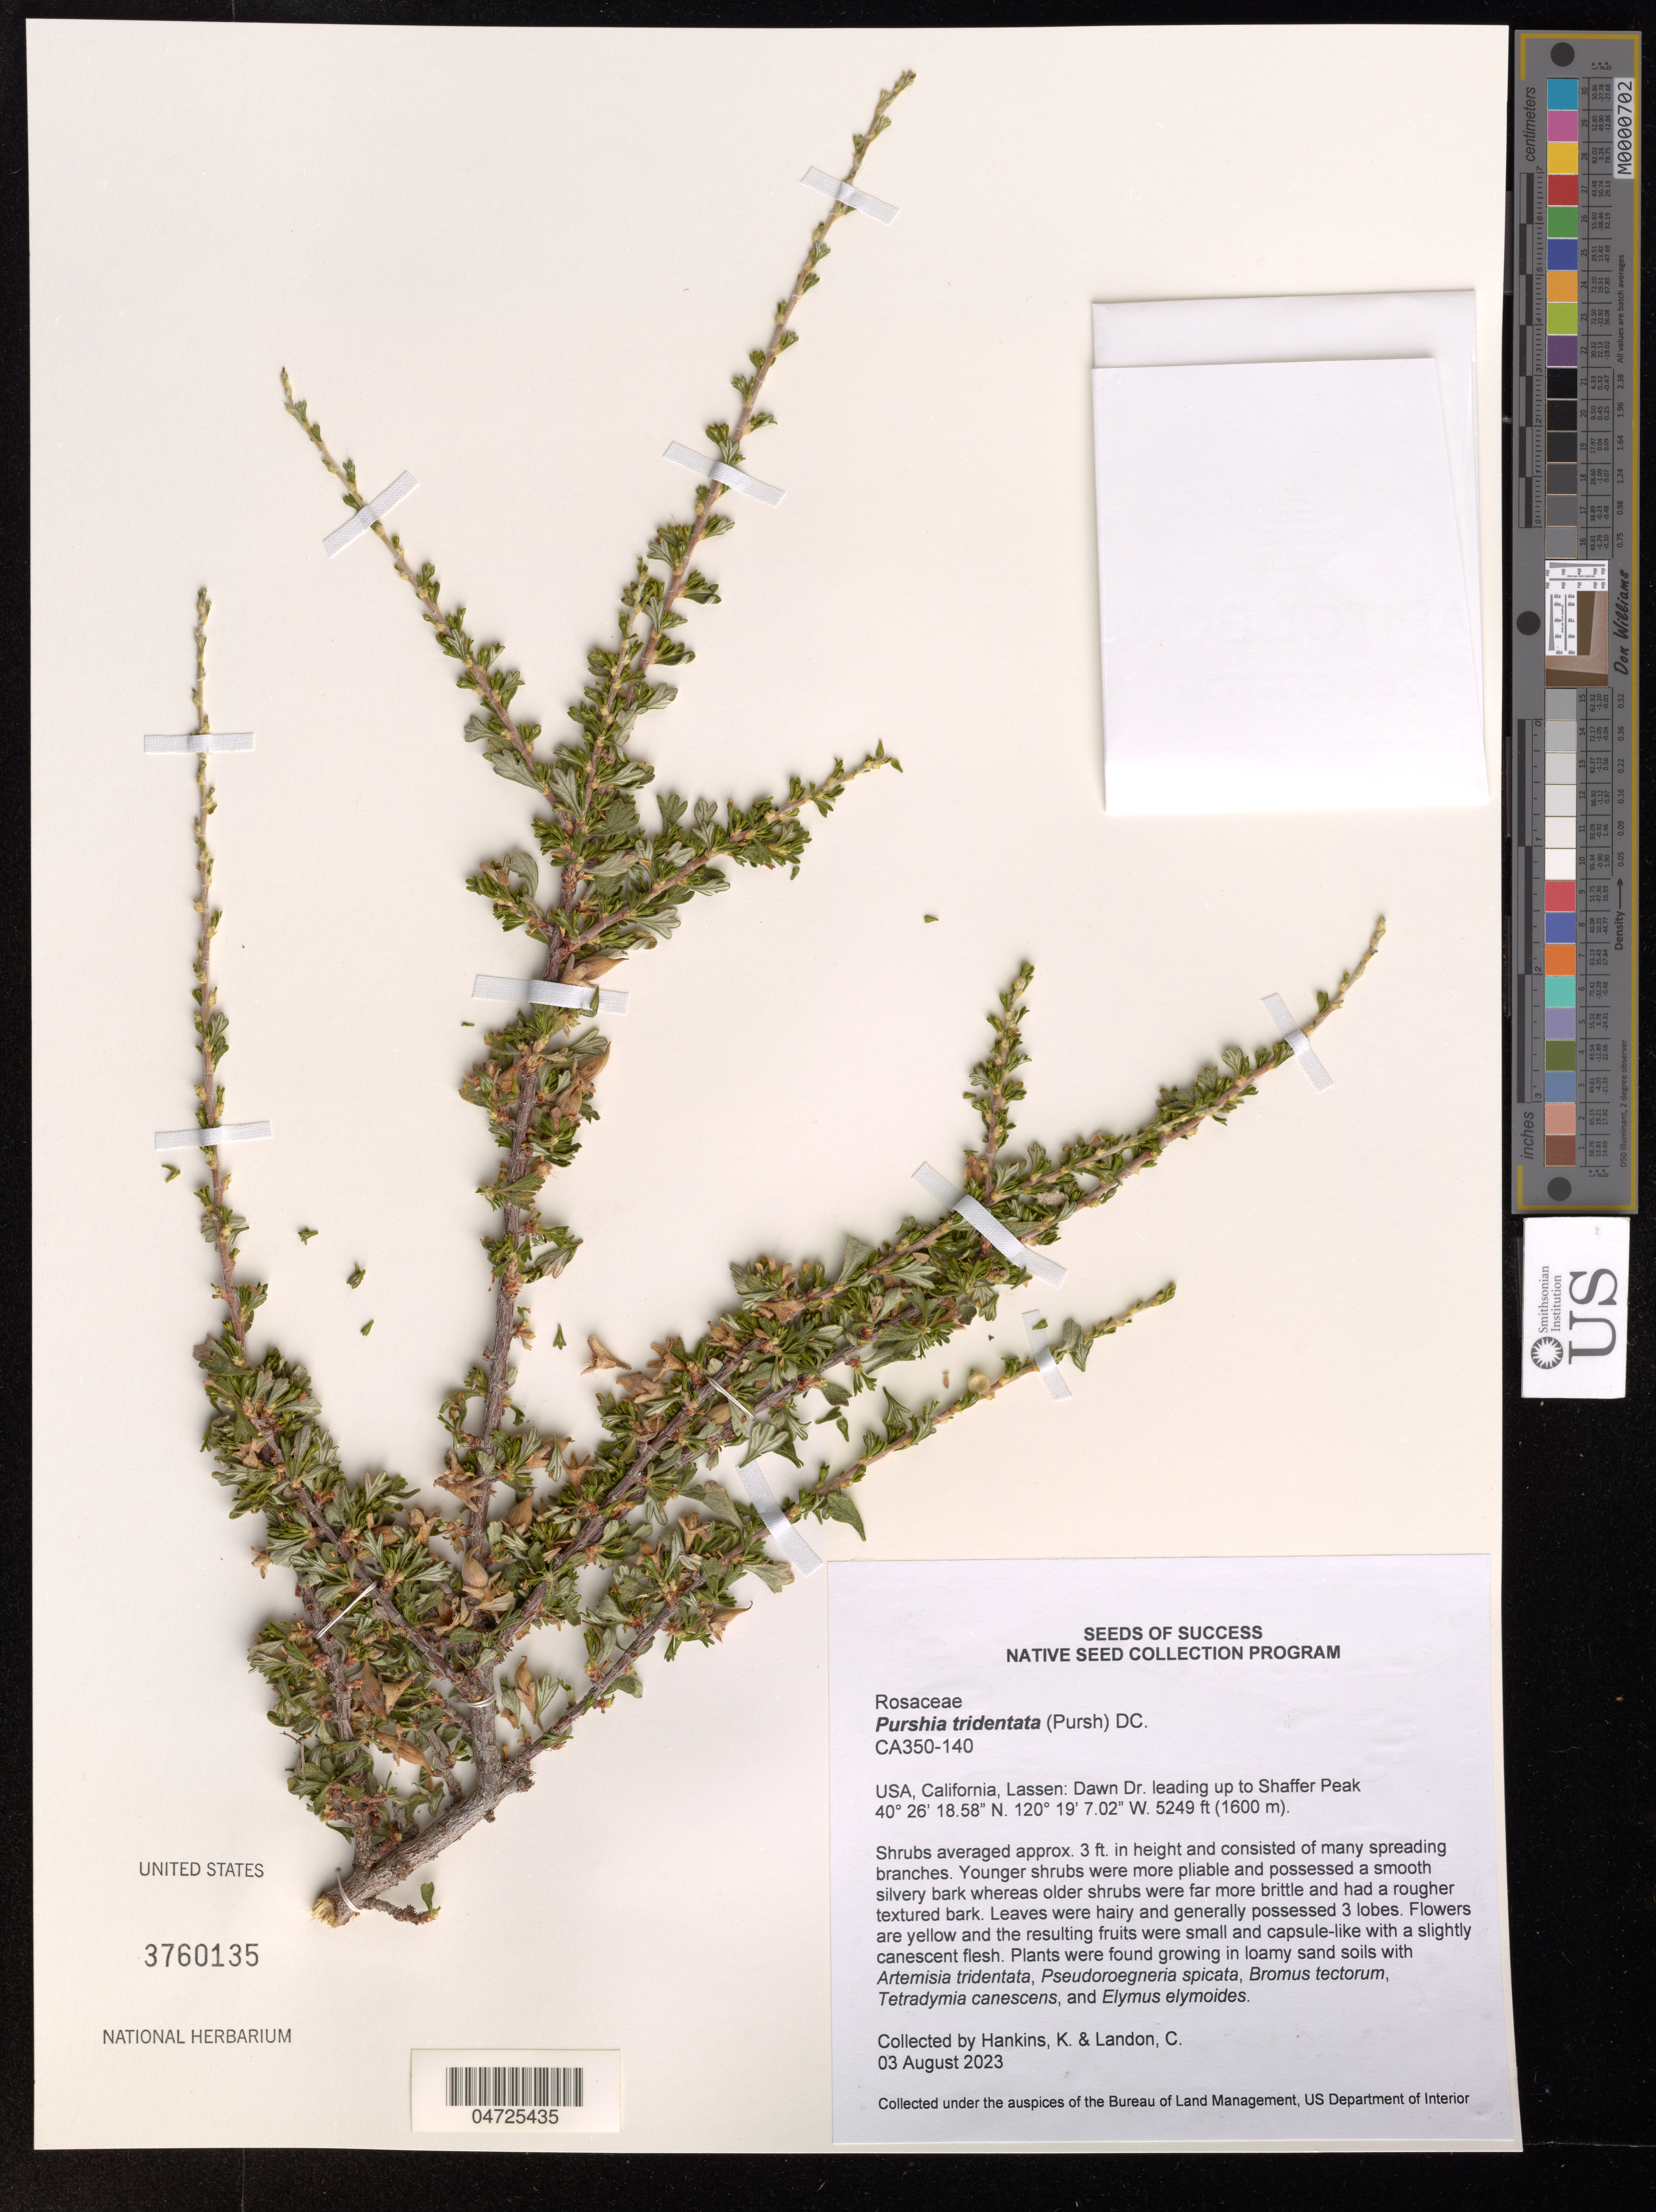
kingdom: Plantae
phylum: Tracheophyta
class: Magnoliopsida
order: Rosales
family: Rosaceae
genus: Purshia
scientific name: Purshia tridentata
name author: (Pursh) DC.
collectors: K. Hankins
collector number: CA350-140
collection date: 2023-08-03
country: United States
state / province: California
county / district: Lassen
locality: Lassen: Dawn Dr. leading up to Shaffer Peak.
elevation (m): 1600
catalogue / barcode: US 3760135